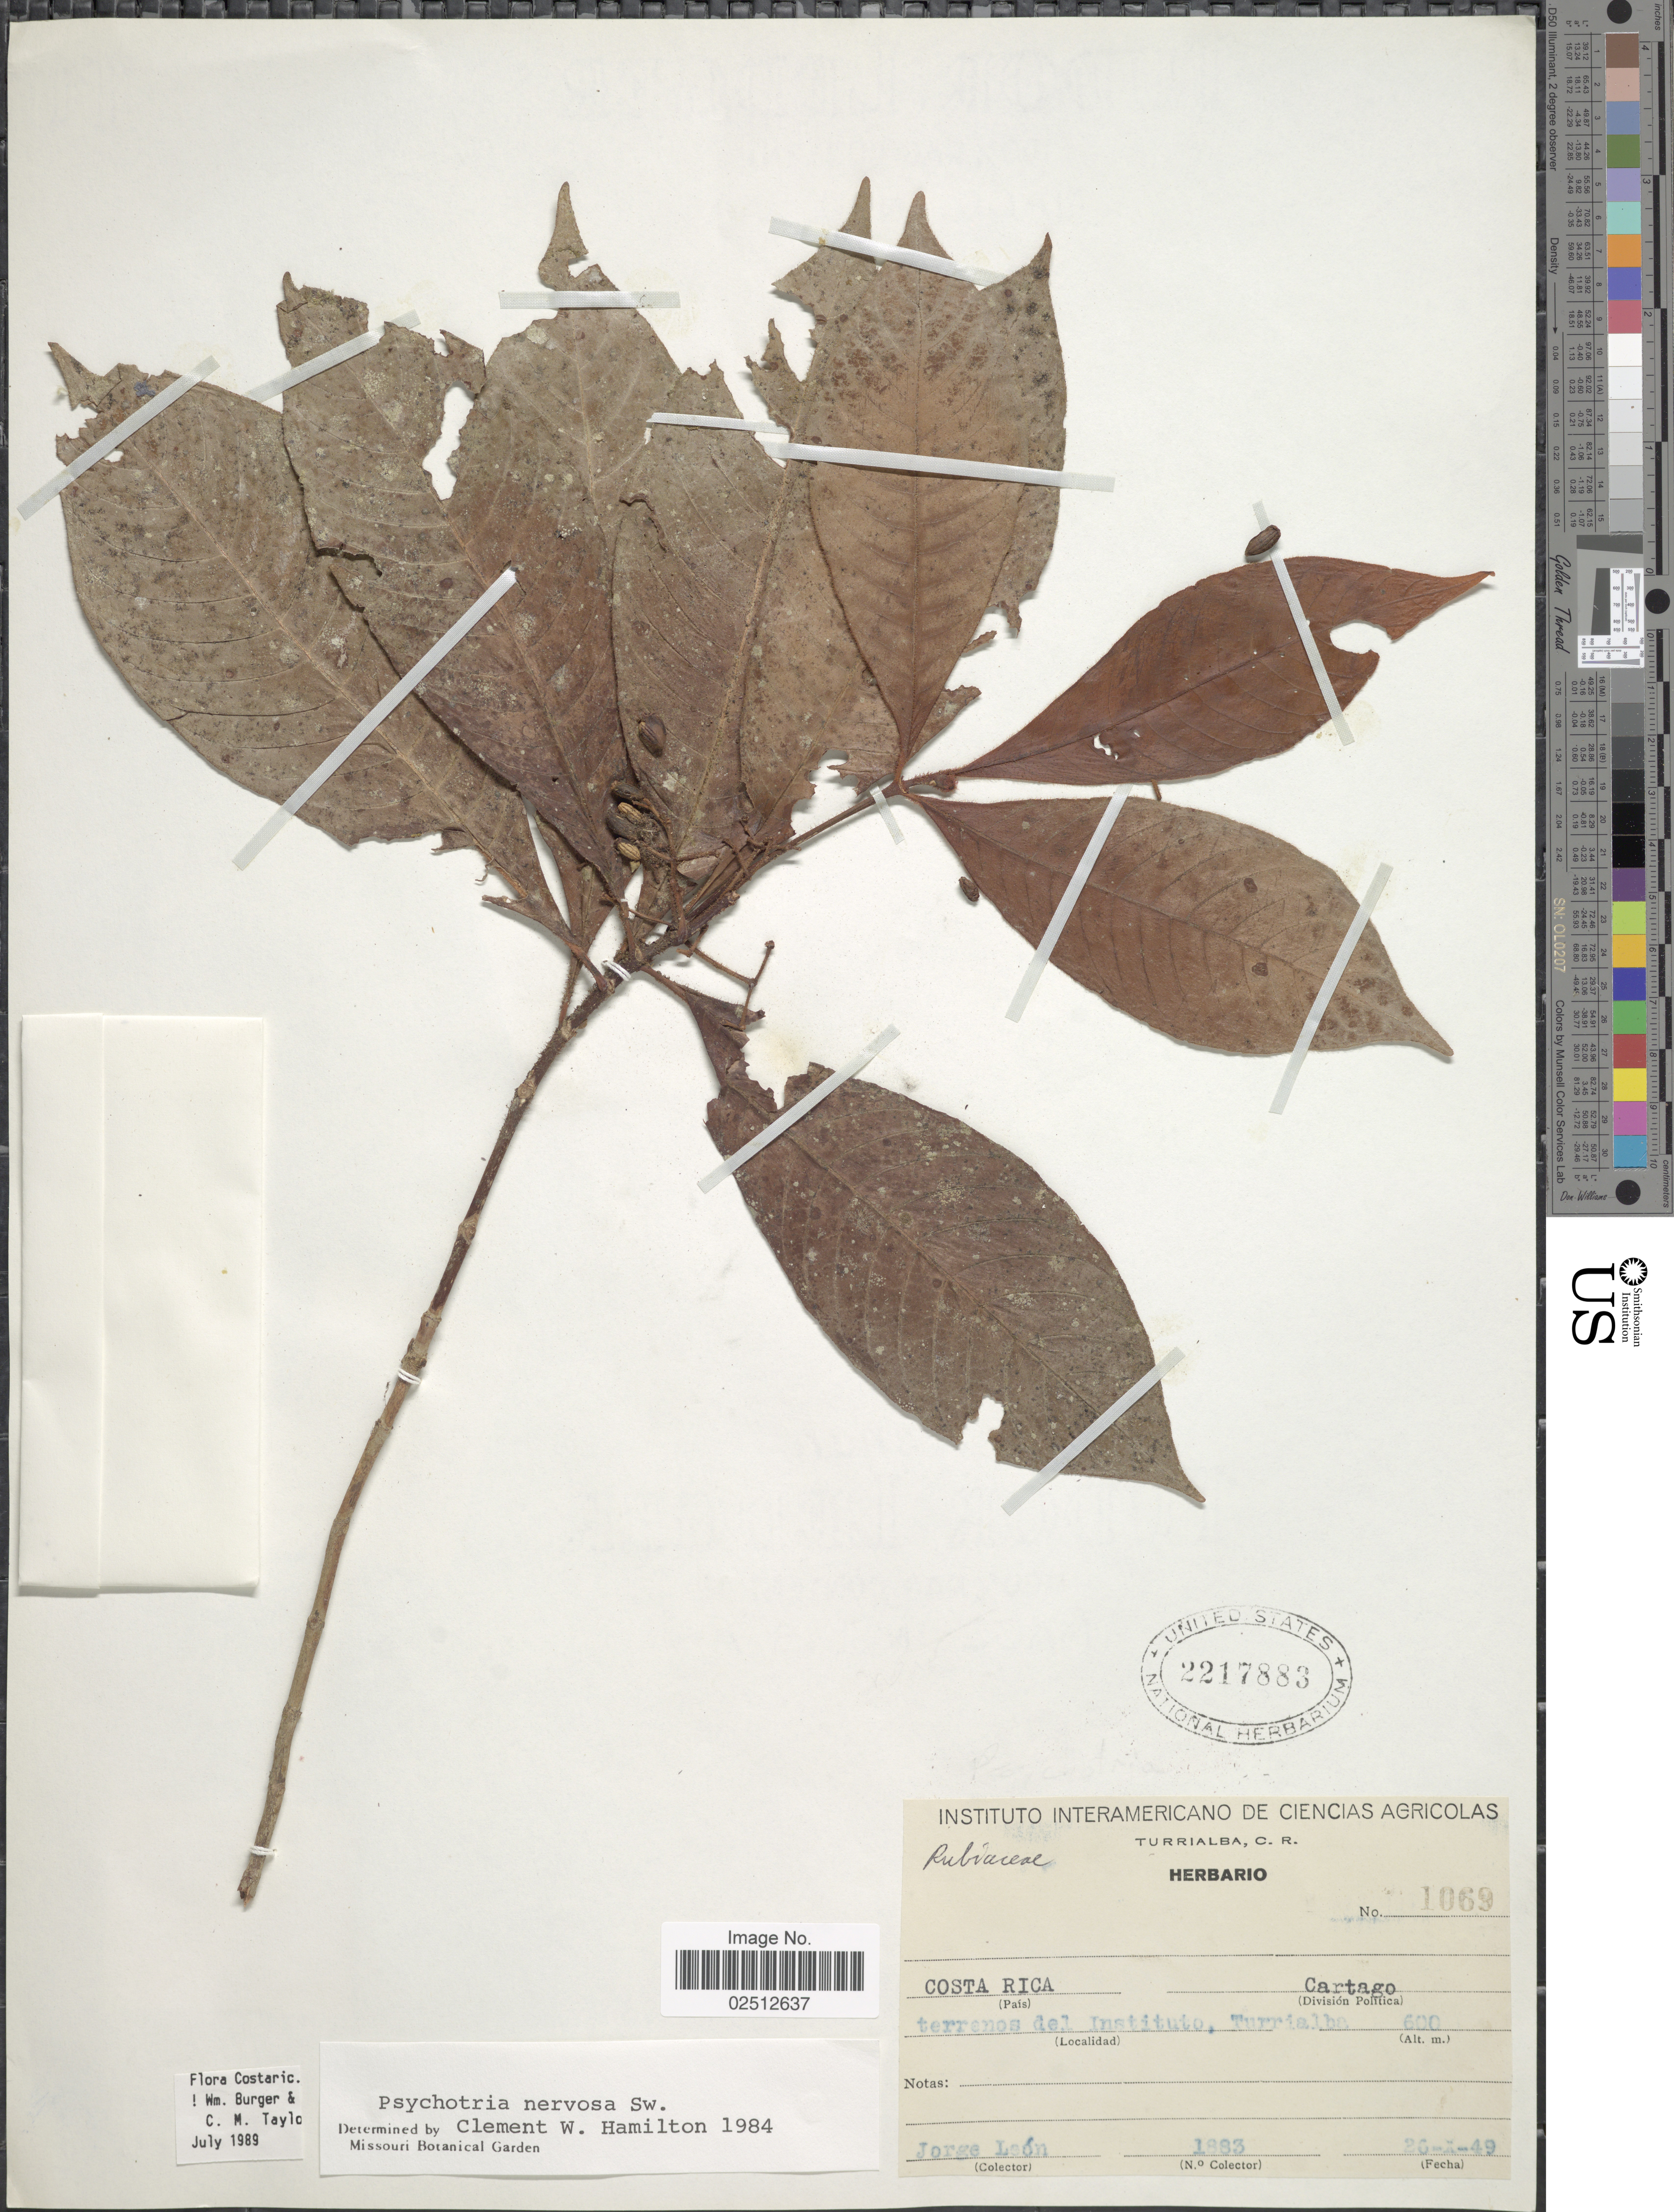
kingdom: Plantae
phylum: Tracheophyta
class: Magnoliopsida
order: Gentianales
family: Rubiaceae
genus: Psychotria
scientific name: Psychotria nervosa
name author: Sw.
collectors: J. León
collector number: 1883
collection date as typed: Transcribed d/m/y: 26/10/49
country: Costa Rica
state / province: Cartago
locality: Terrenos del Instituto, Turrialba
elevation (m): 600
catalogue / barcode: US 2217883